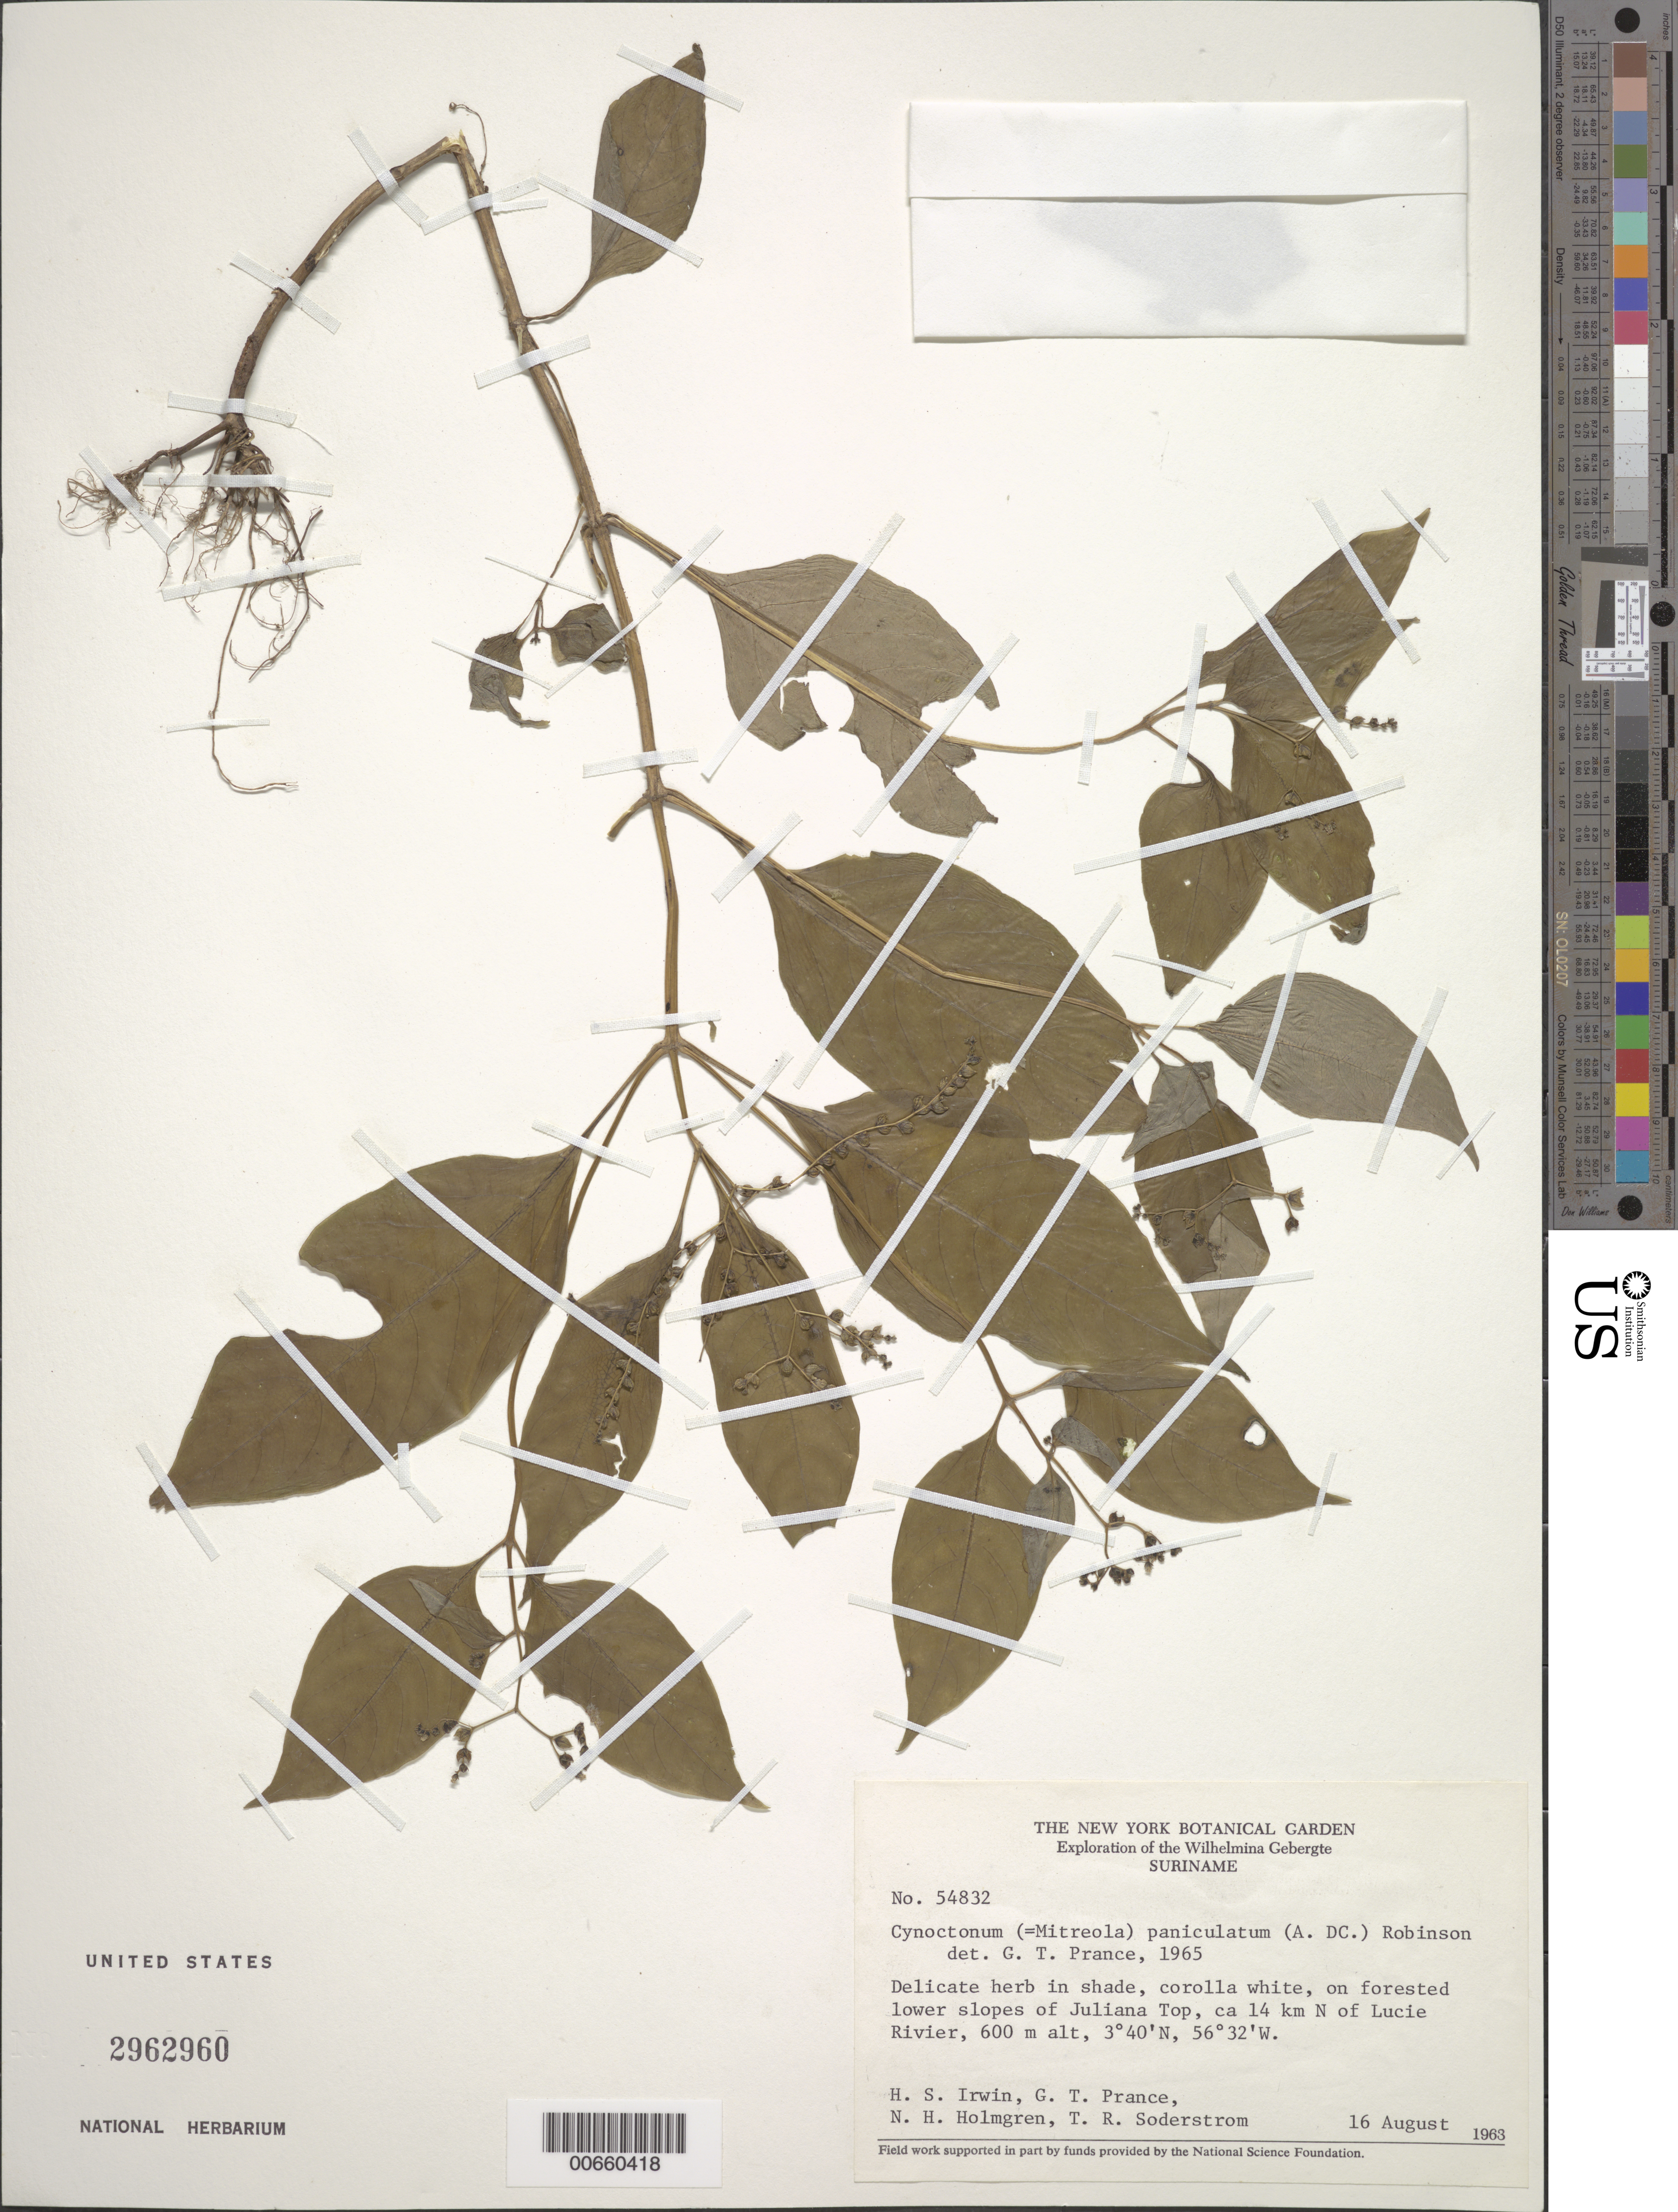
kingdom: Plantae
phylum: Tracheophyta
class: Magnoliopsida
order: Gentianales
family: Loganiaceae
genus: Mitreola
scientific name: Mitreola petiolata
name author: (J.F. Gmel.) Torr. & A. Gray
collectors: H. Irwin, G. T. Prance, N. H. Holmgren & T. R. Soderstrom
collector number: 54832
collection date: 1963-08-16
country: Suriname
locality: Wilhelmina Gebergte. On forested lower slopes of Juliana Top, ca 14 km N of Lucie Rivier.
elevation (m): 600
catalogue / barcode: US 2962960